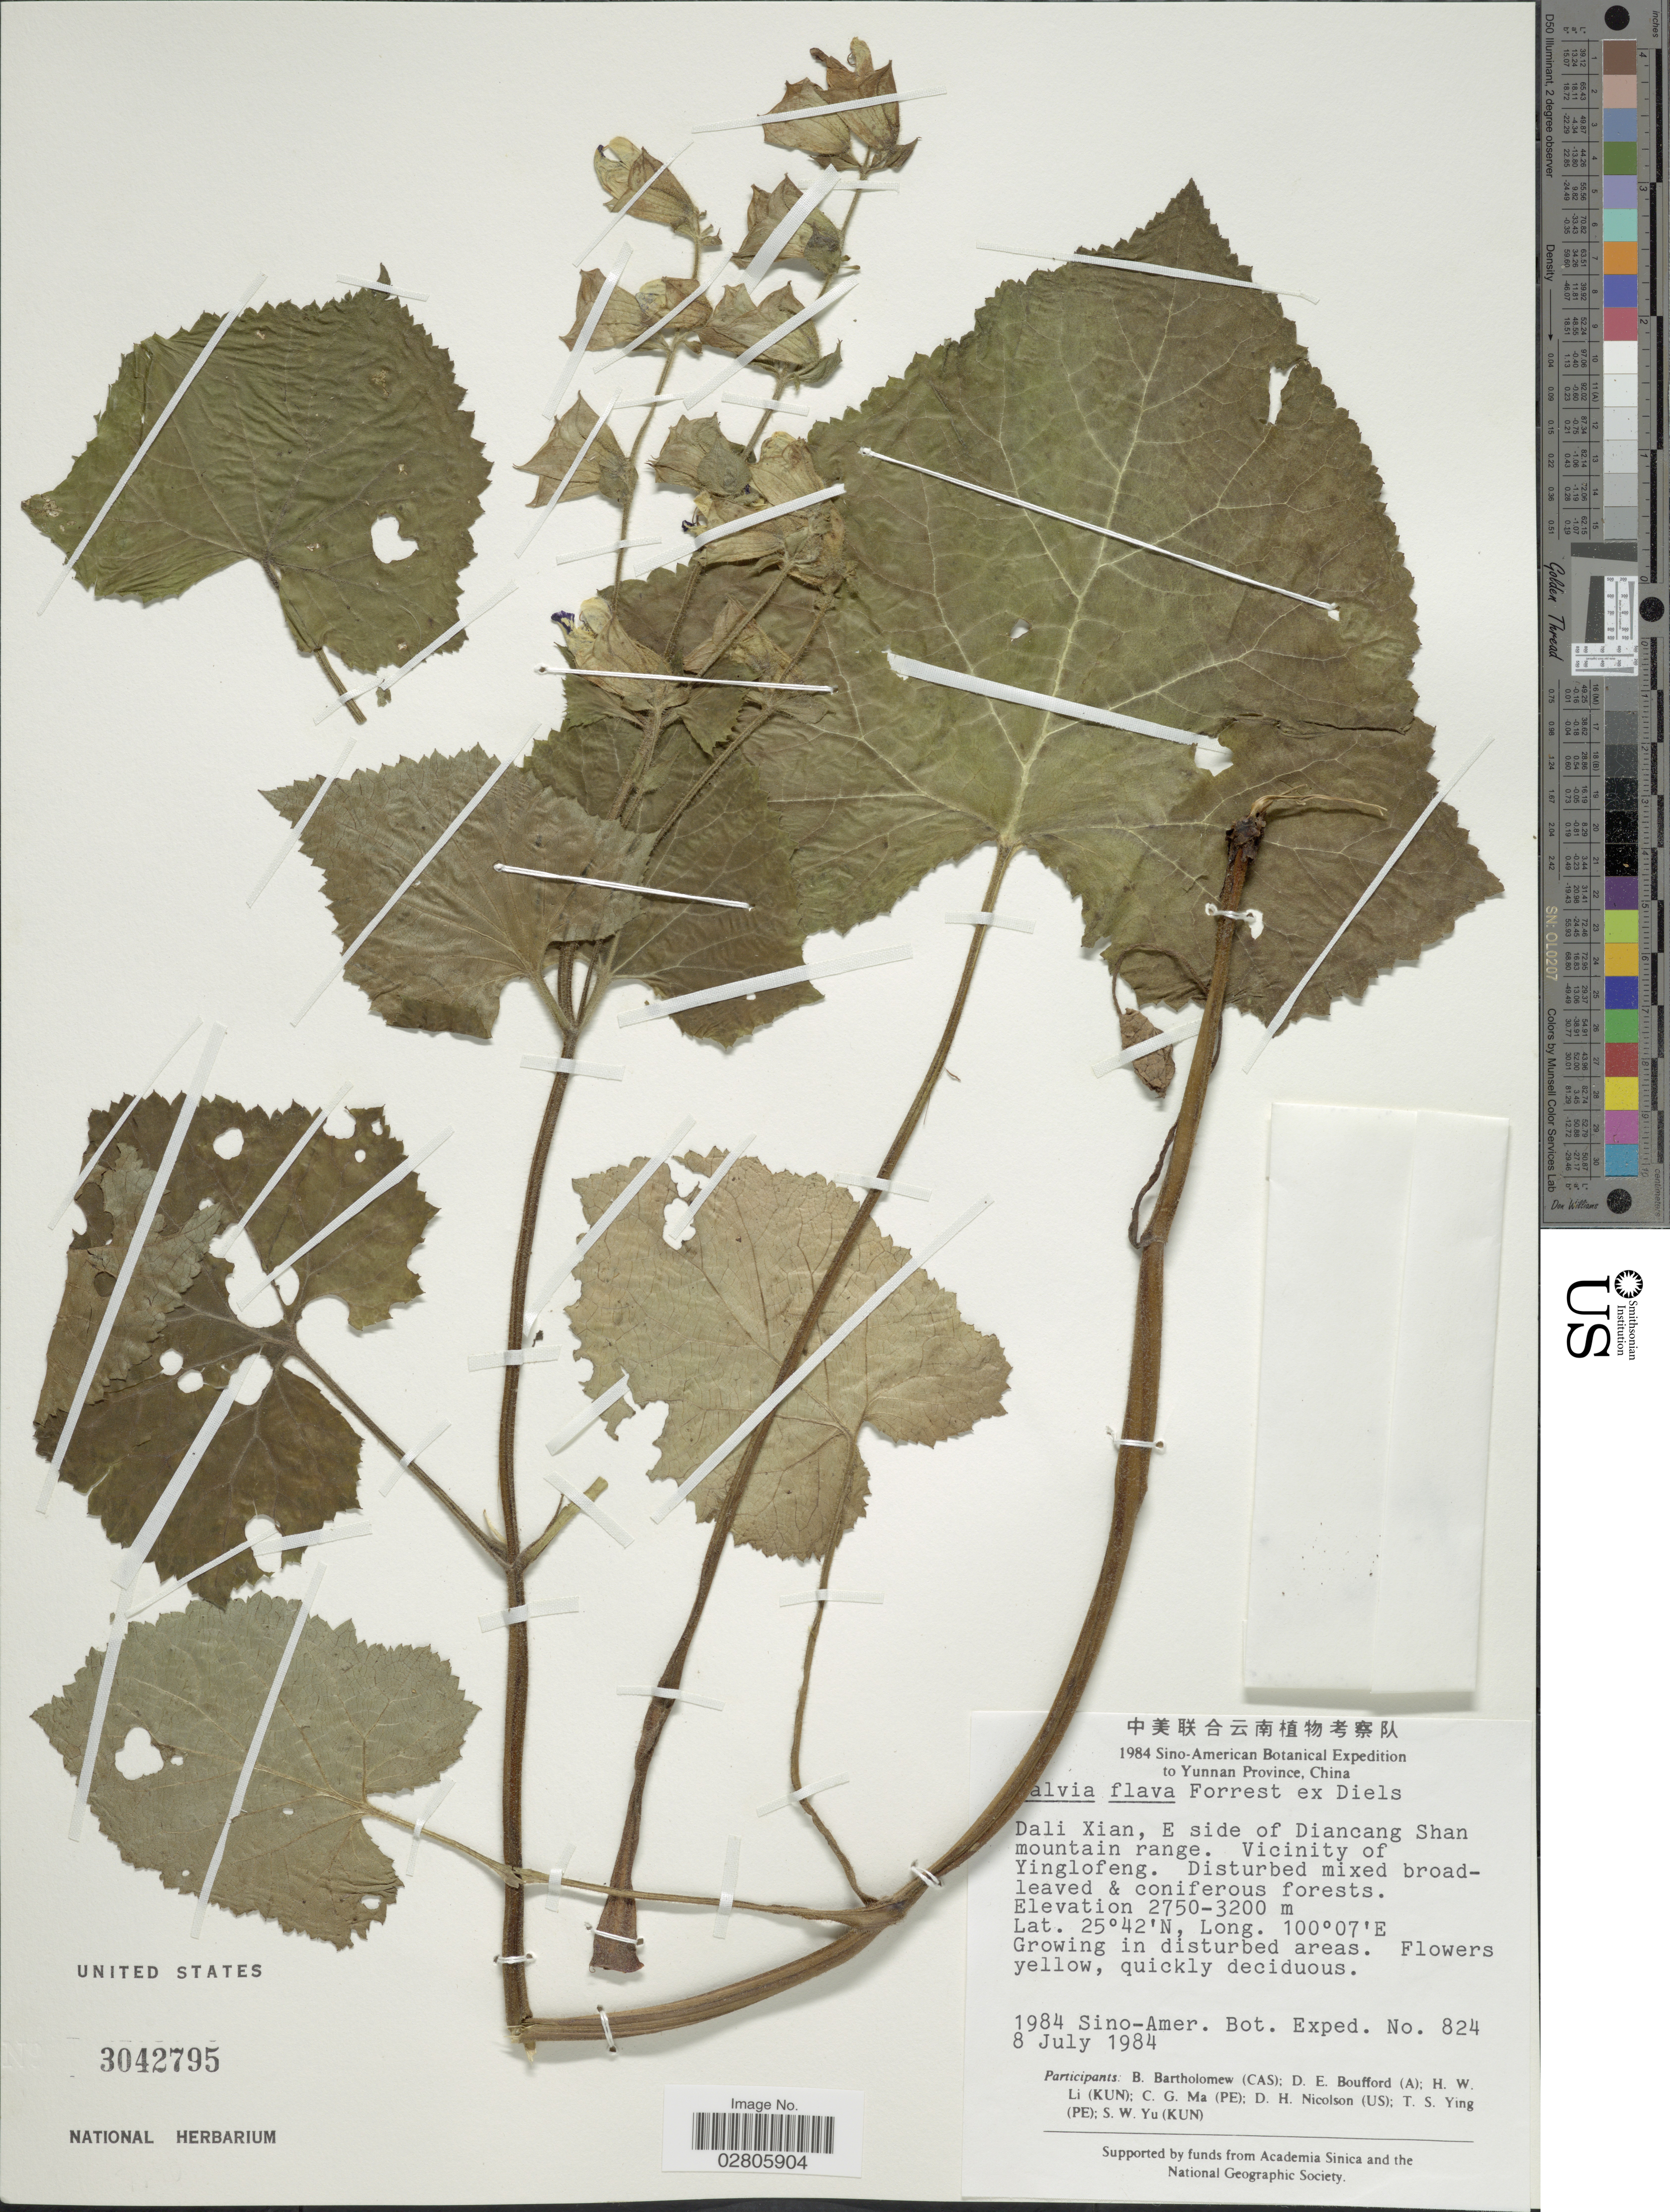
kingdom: Plantae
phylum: Tracheophyta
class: Magnoliopsida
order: Lamiales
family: Lamiaceae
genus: Salvia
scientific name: Salvia bulleyana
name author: Diels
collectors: Sino-Amer. Bot. Exped. 1984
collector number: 824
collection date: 1984-07-08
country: China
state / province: Yunnan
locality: Yunnan Province. Dali Xian, E side of Diancang Shan mountain range. Vicinity of Yinglofeng.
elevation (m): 2750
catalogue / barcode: US 3042795